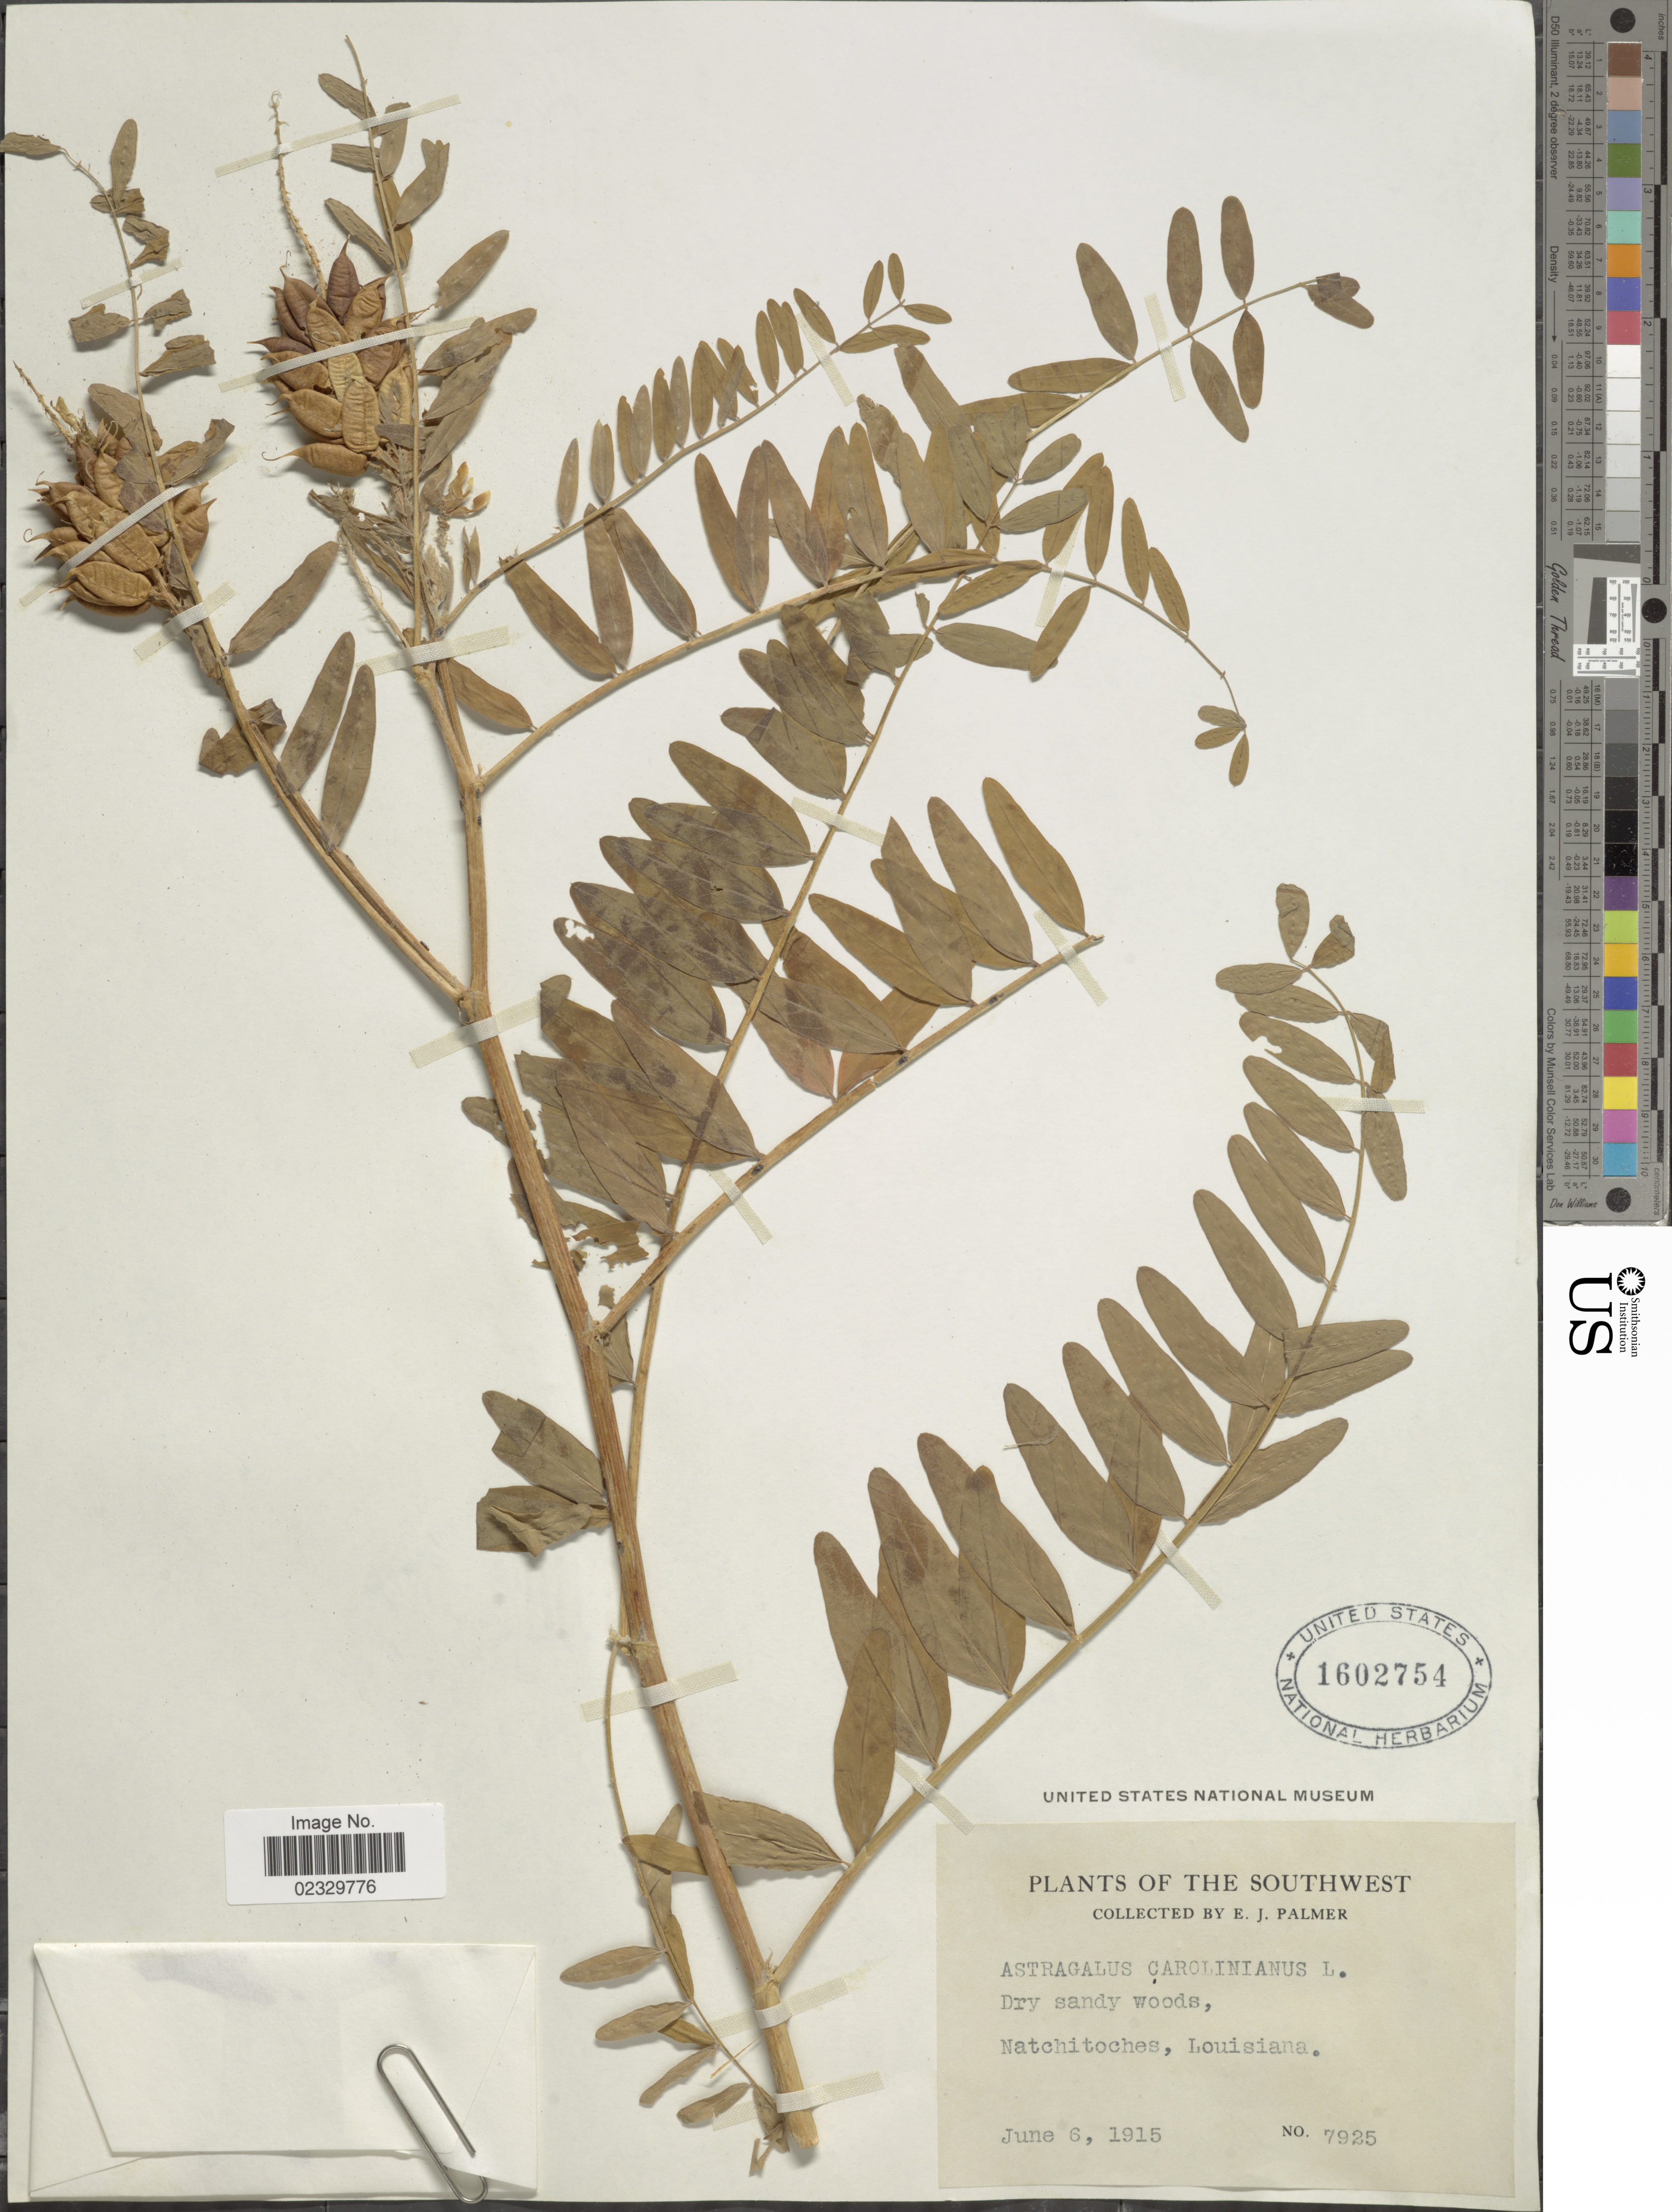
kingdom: Plantae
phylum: Tracheophyta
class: Magnoliopsida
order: Fabales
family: Fabaceae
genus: Astragalus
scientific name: Astragalus canadensis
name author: L.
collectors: E. J. Palmer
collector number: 7925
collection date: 1915-06-06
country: United States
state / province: Louisiana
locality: Natchitoches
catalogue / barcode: US 1602754